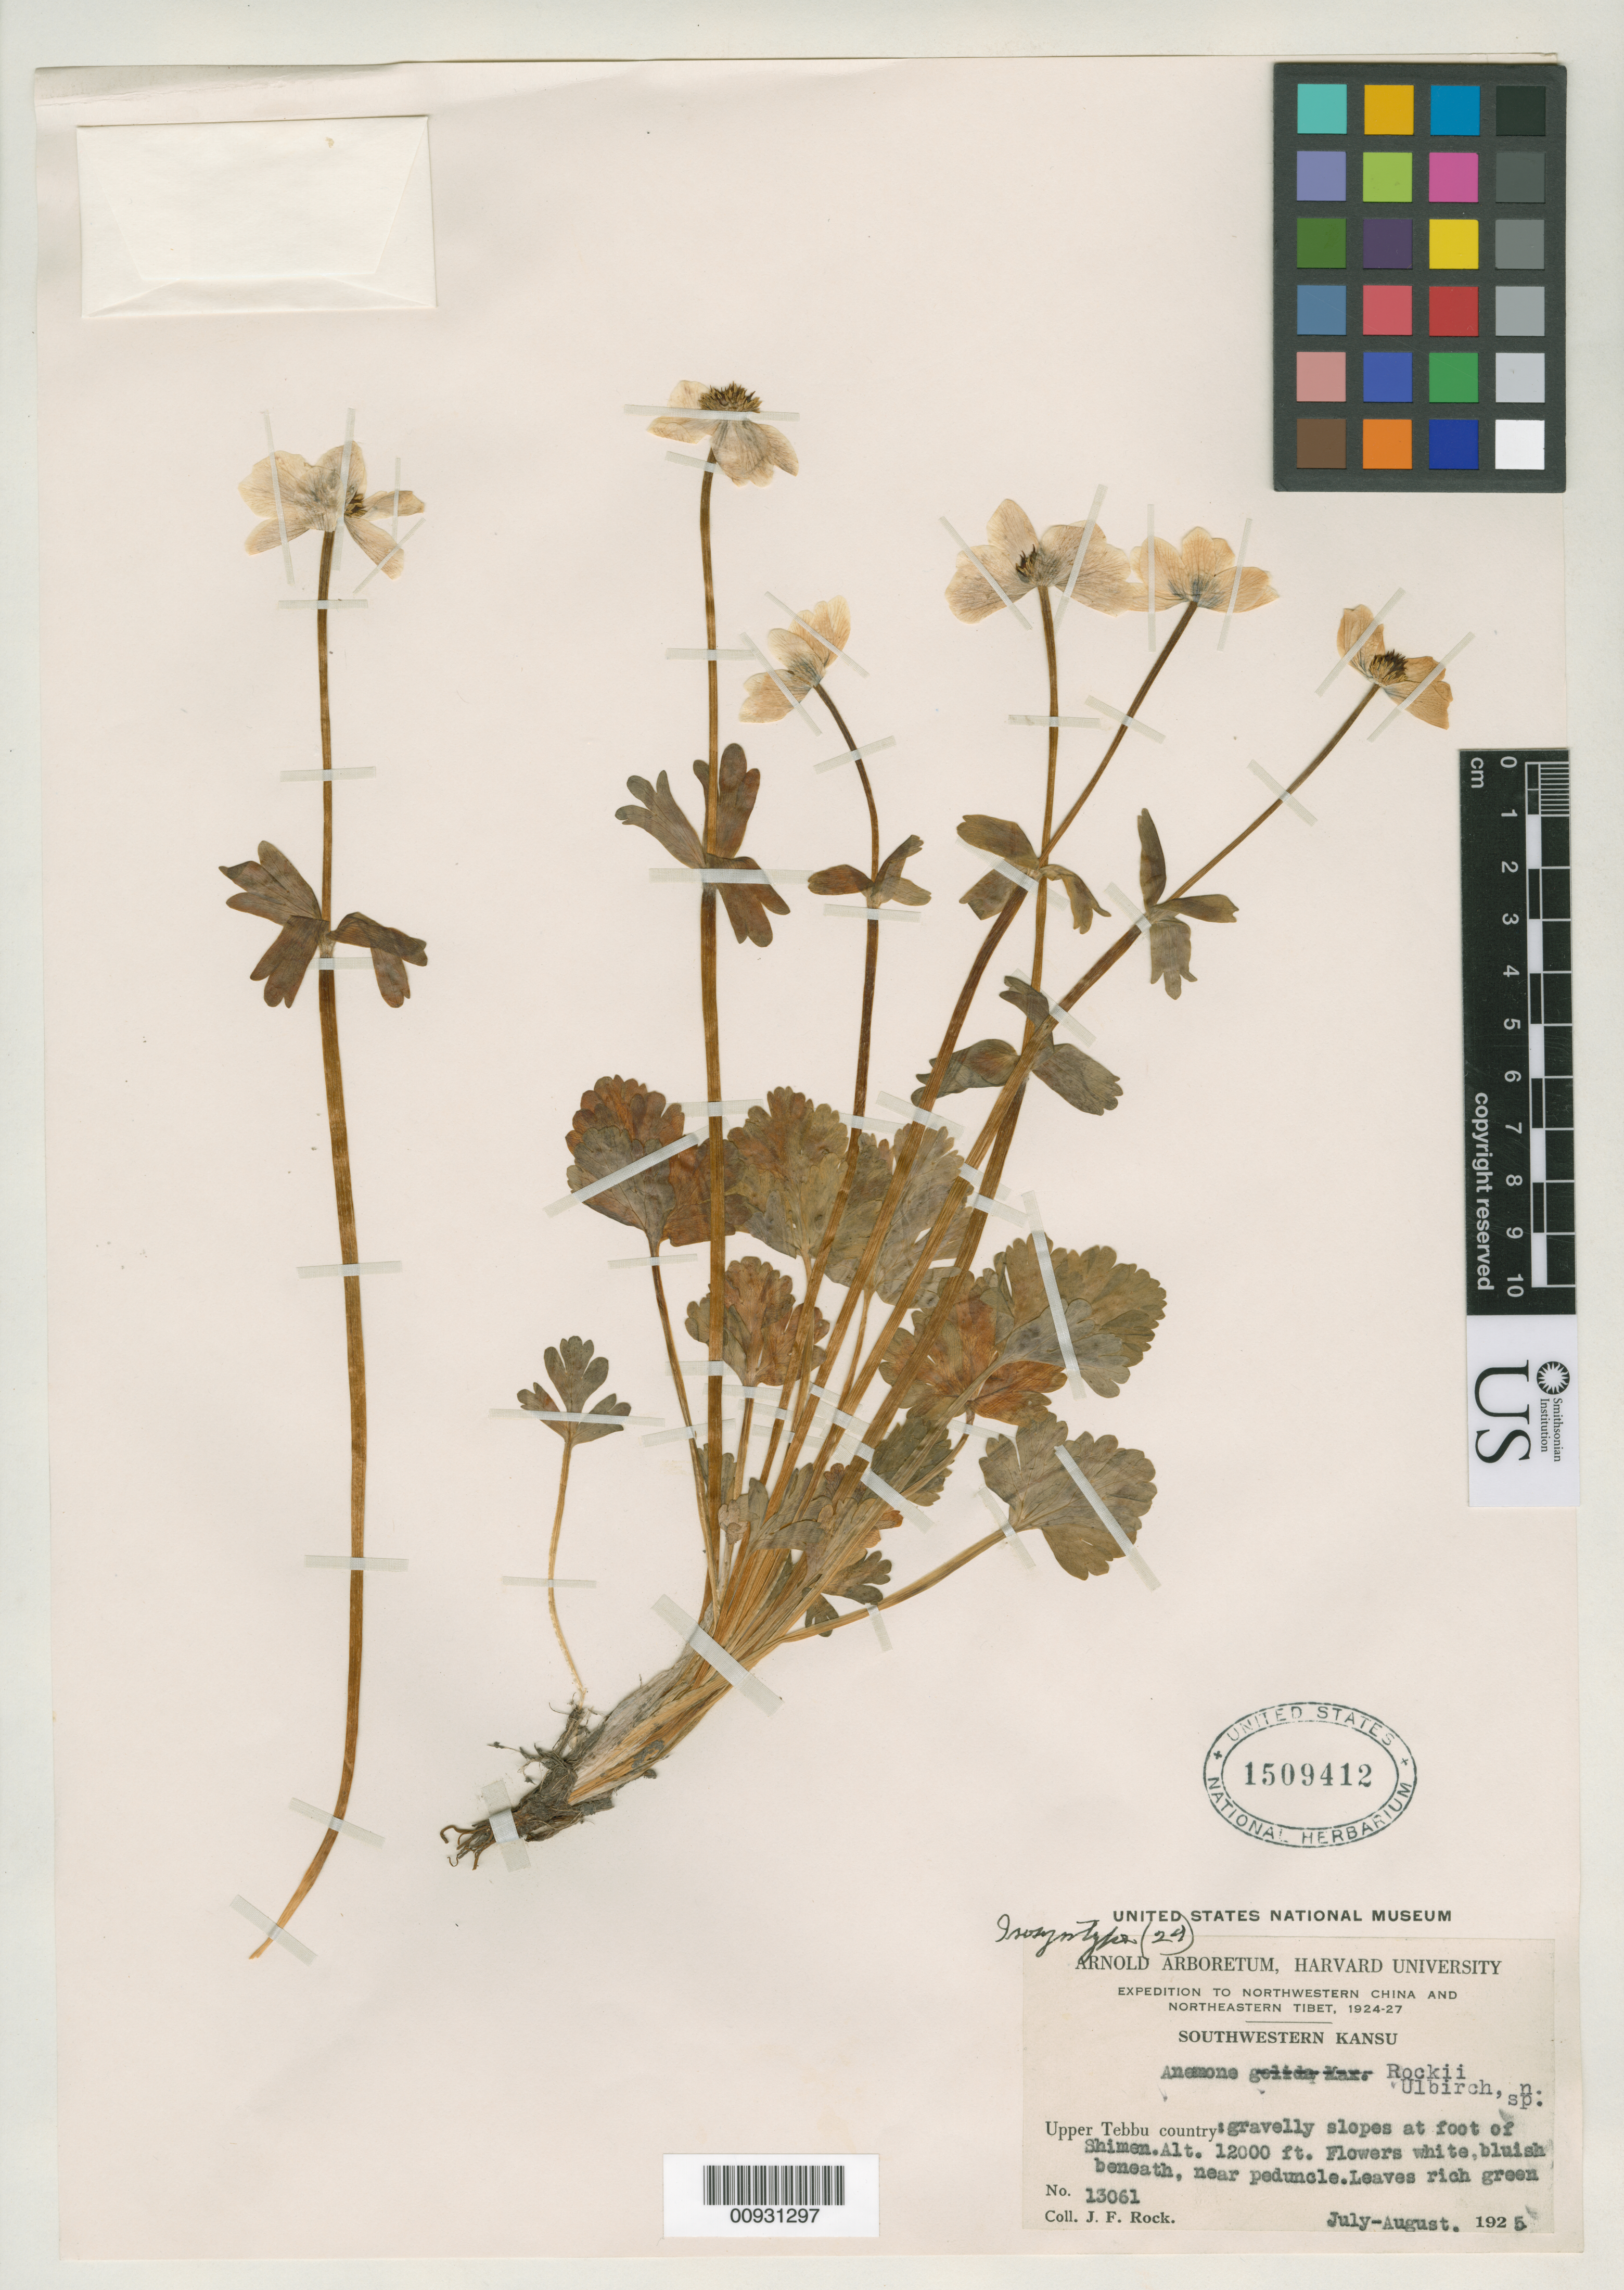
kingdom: Plantae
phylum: Tracheophyta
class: Magnoliopsida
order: Ranunculales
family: Ranunculaceae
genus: Anemone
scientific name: Anemone rockii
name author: Ulbr.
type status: Isosyntype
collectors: J. F. Rock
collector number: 13061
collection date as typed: Jul 1925 to -- Aug 1925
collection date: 1925-07/1925-08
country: China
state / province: Gansu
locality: Southwestern Kansu. Upper Tebbu country. Gravelly slopes at foot of Shimen.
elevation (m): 3658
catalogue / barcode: US 1509412